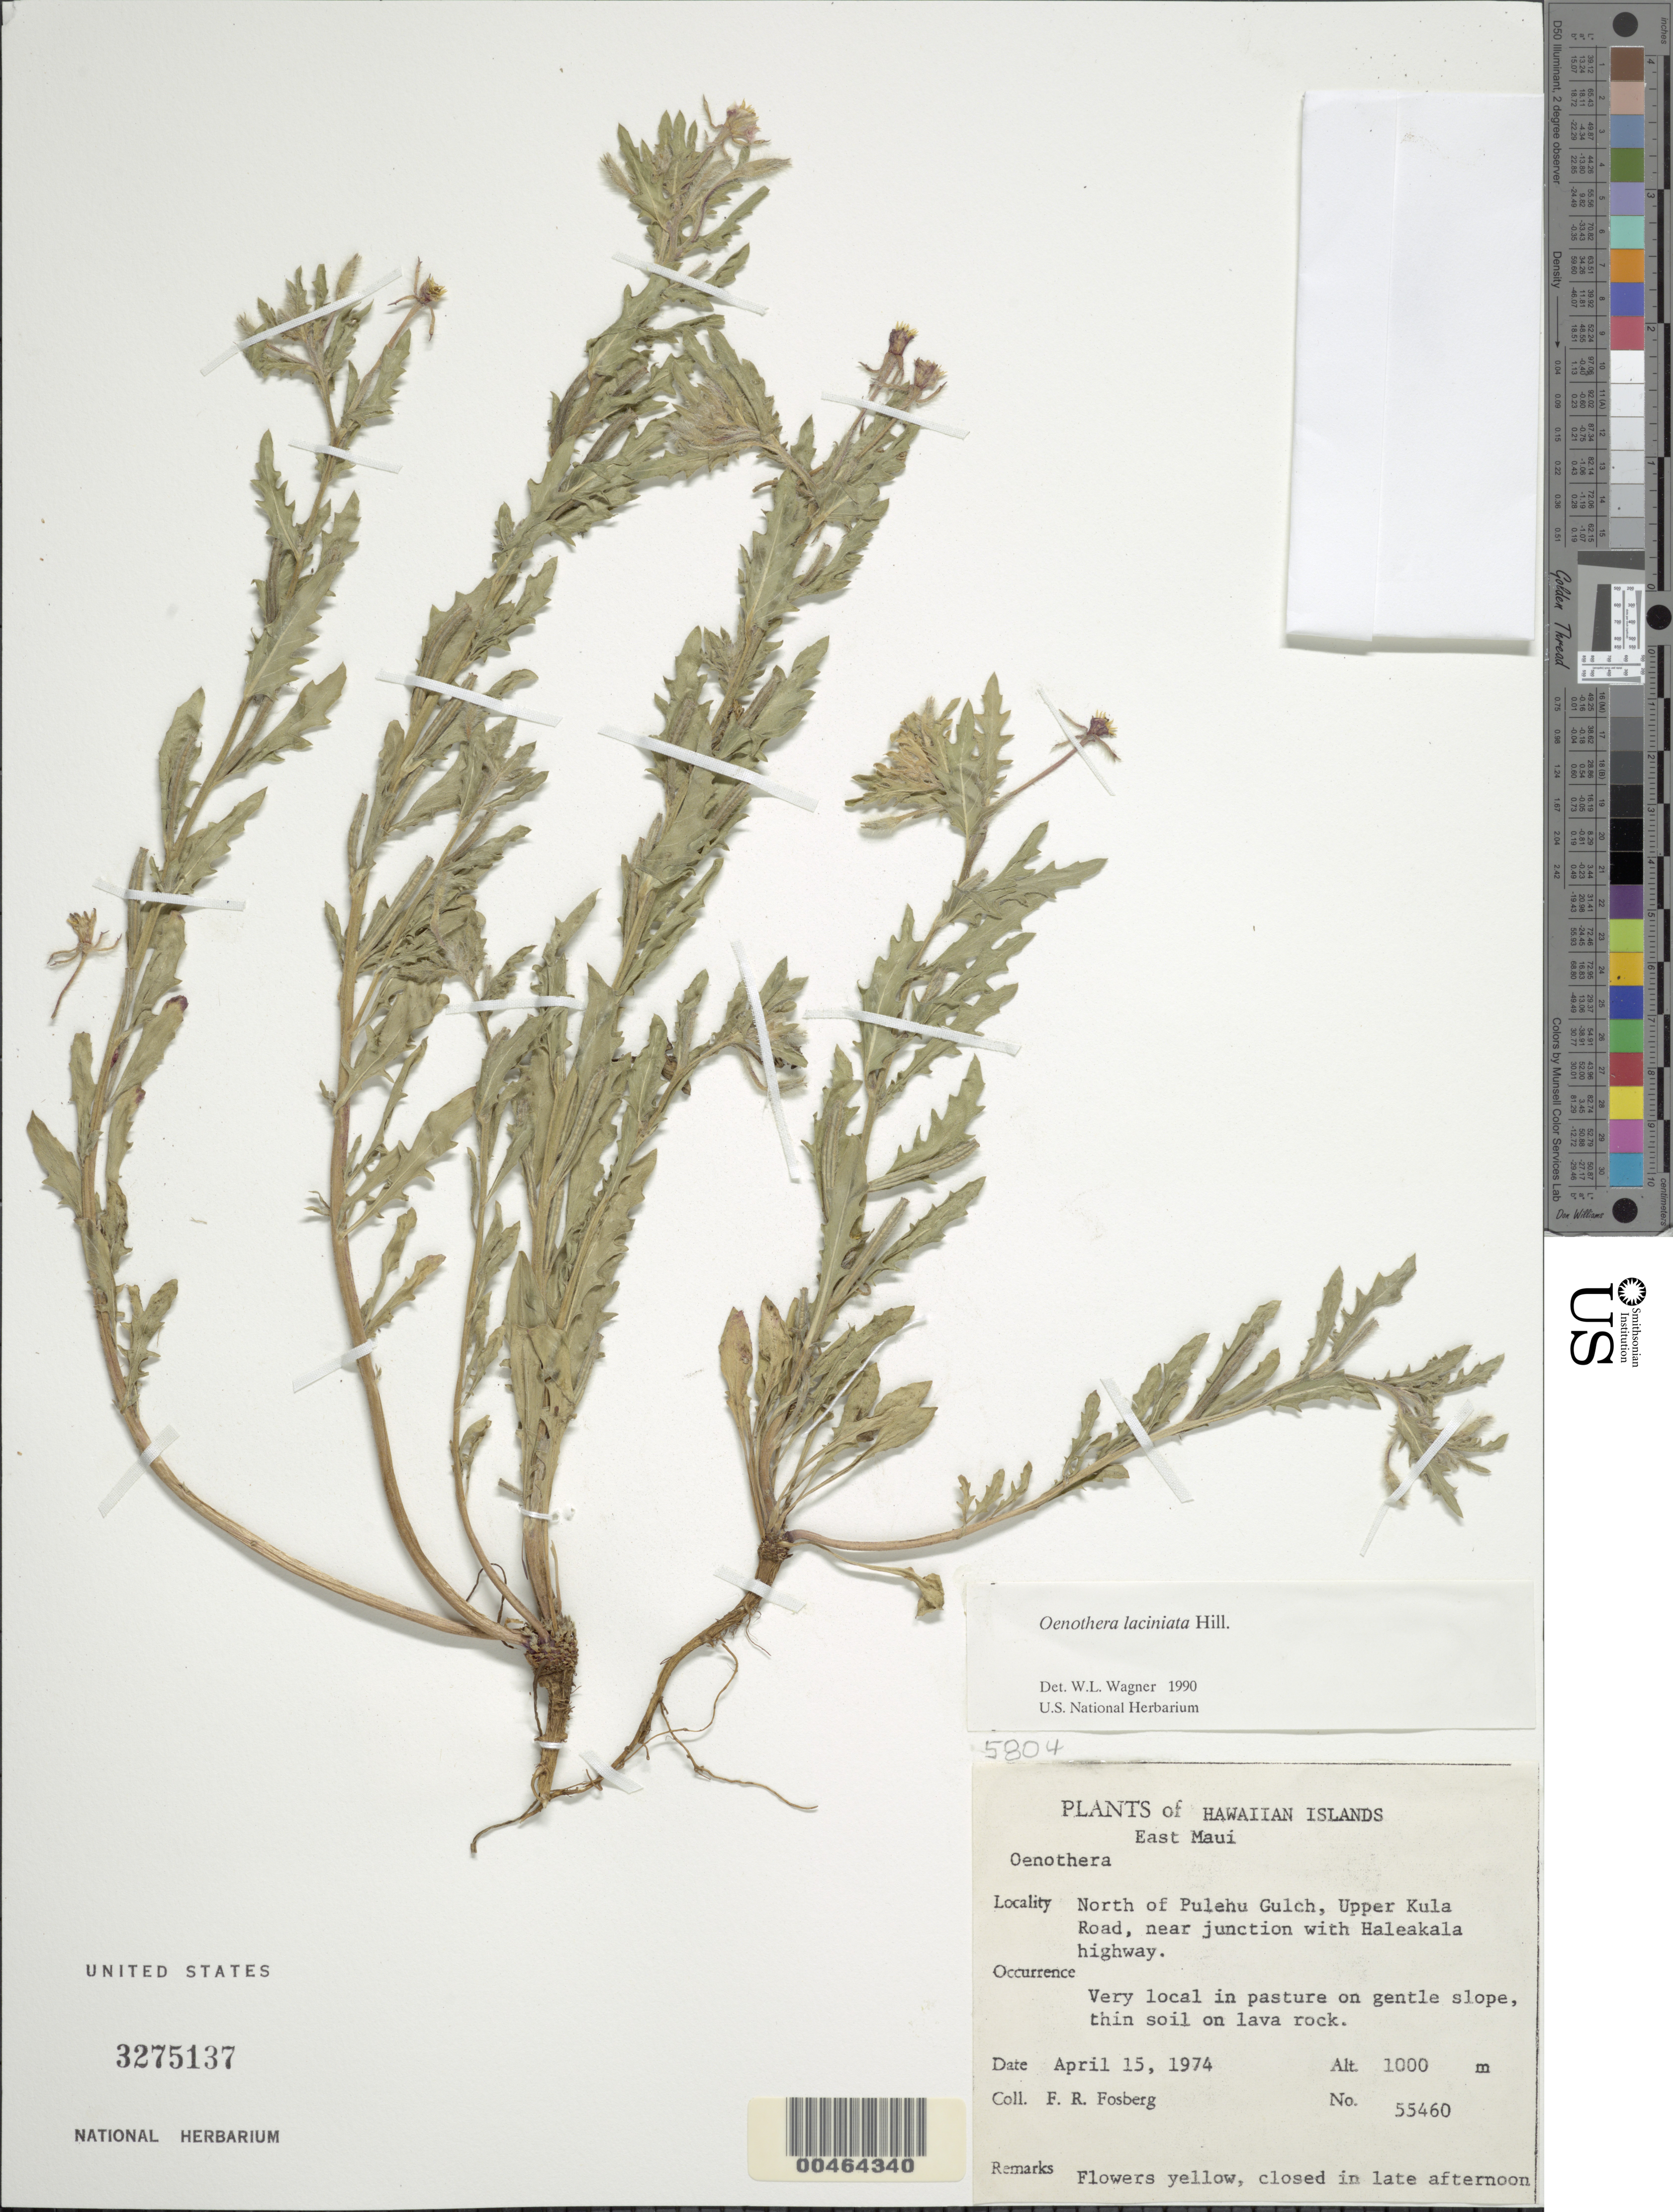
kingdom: Plantae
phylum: Tracheophyta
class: Magnoliopsida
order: Myrtales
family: Onagraceae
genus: Oenothera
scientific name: Oenothera laciniata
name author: Hill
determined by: Wagner, W. L., (BOT), Smithsonian Institution - National Museum of Natural History (UNITED STATES)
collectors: F. R. Fosberg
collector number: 55460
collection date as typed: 15 Apr 1974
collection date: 1974-04-15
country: United States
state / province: Hawaii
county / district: Maui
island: Maui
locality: East Maui: North of Pulehu Gulch, Upper Kula Road, near junction with Haleakala highway.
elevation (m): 1000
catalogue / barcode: US 3275137